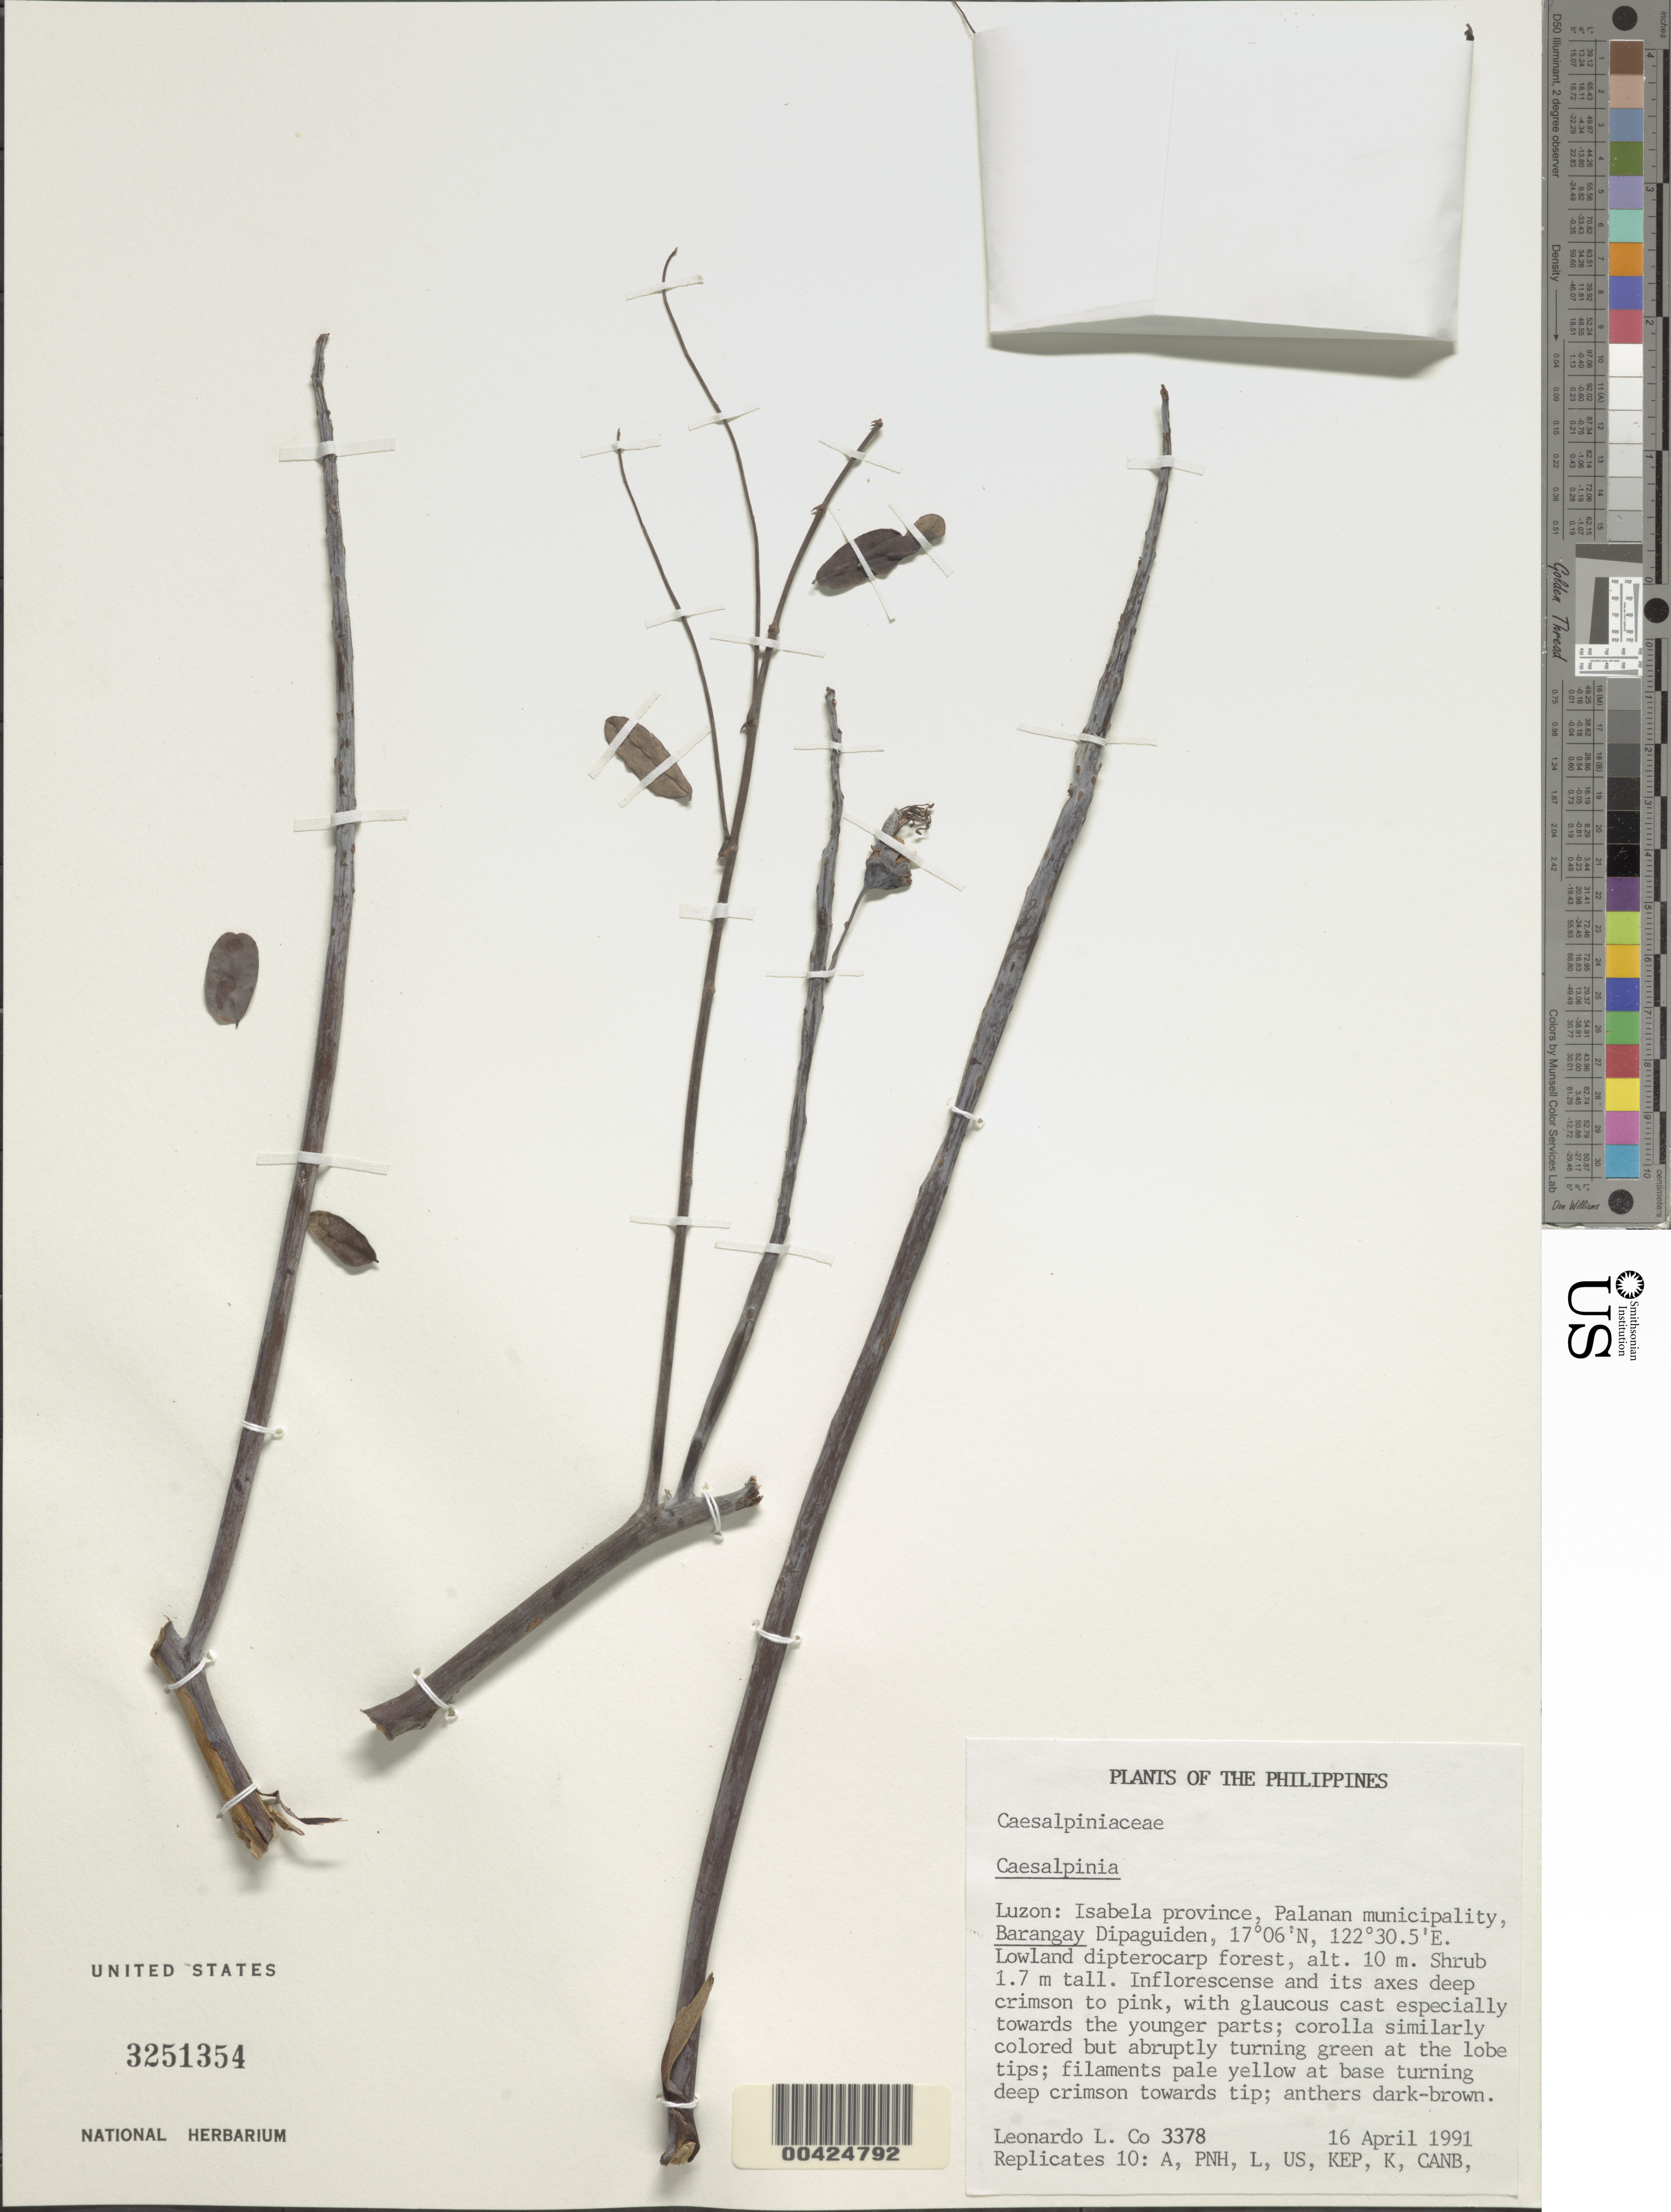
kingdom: Plantae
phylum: Tracheophyta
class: Magnoliopsida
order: Fabales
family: Fabaceae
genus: Caesalpinia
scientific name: Caesalpinia sp.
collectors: L. Co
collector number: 3378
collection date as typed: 16 Apr 1991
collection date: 1991-04-16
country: Philippines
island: Luzon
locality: Barangay dipaguiden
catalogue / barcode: US 3251354